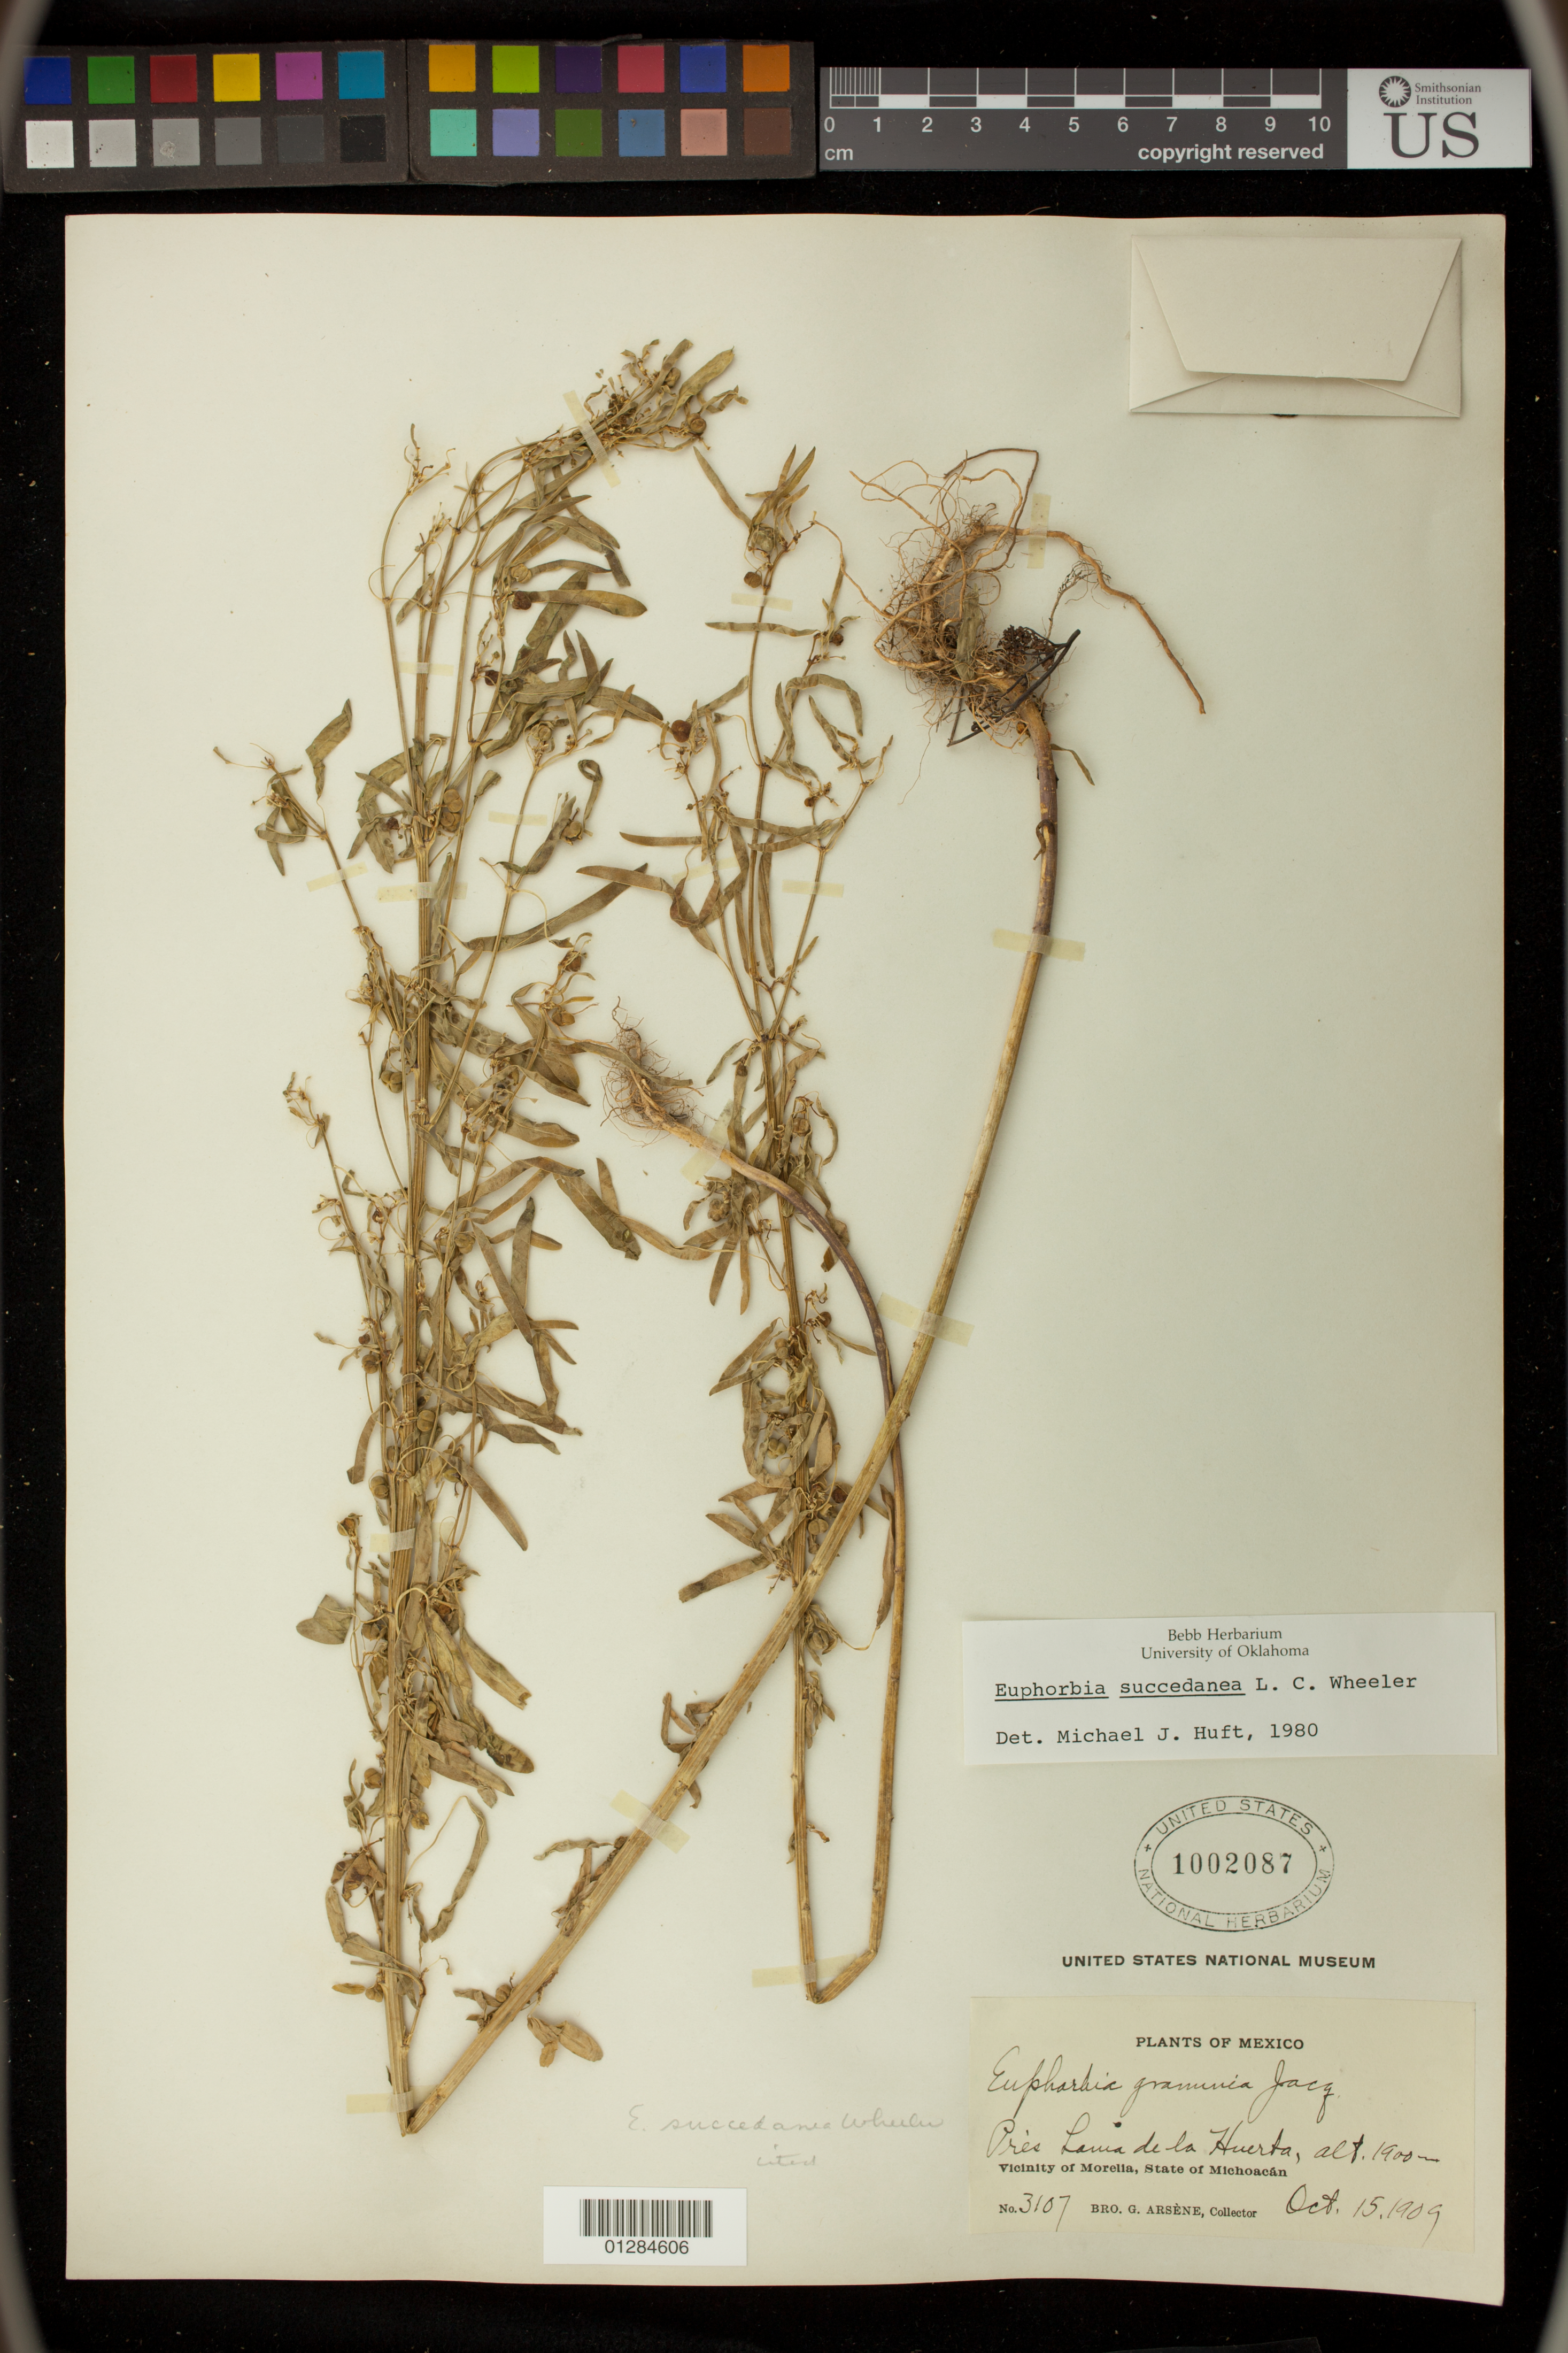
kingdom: Plantae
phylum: Tracheophyta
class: Magnoliopsida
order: Malpighiales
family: Euphorbiaceae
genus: Euphorbia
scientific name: Euphorbia succedanea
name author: L.C. Wheeler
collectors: Bro. G. Arsène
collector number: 3107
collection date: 1909-10-15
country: Mexico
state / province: Michoacán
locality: Vicinity of Morelia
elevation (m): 579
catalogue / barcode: US 1002087